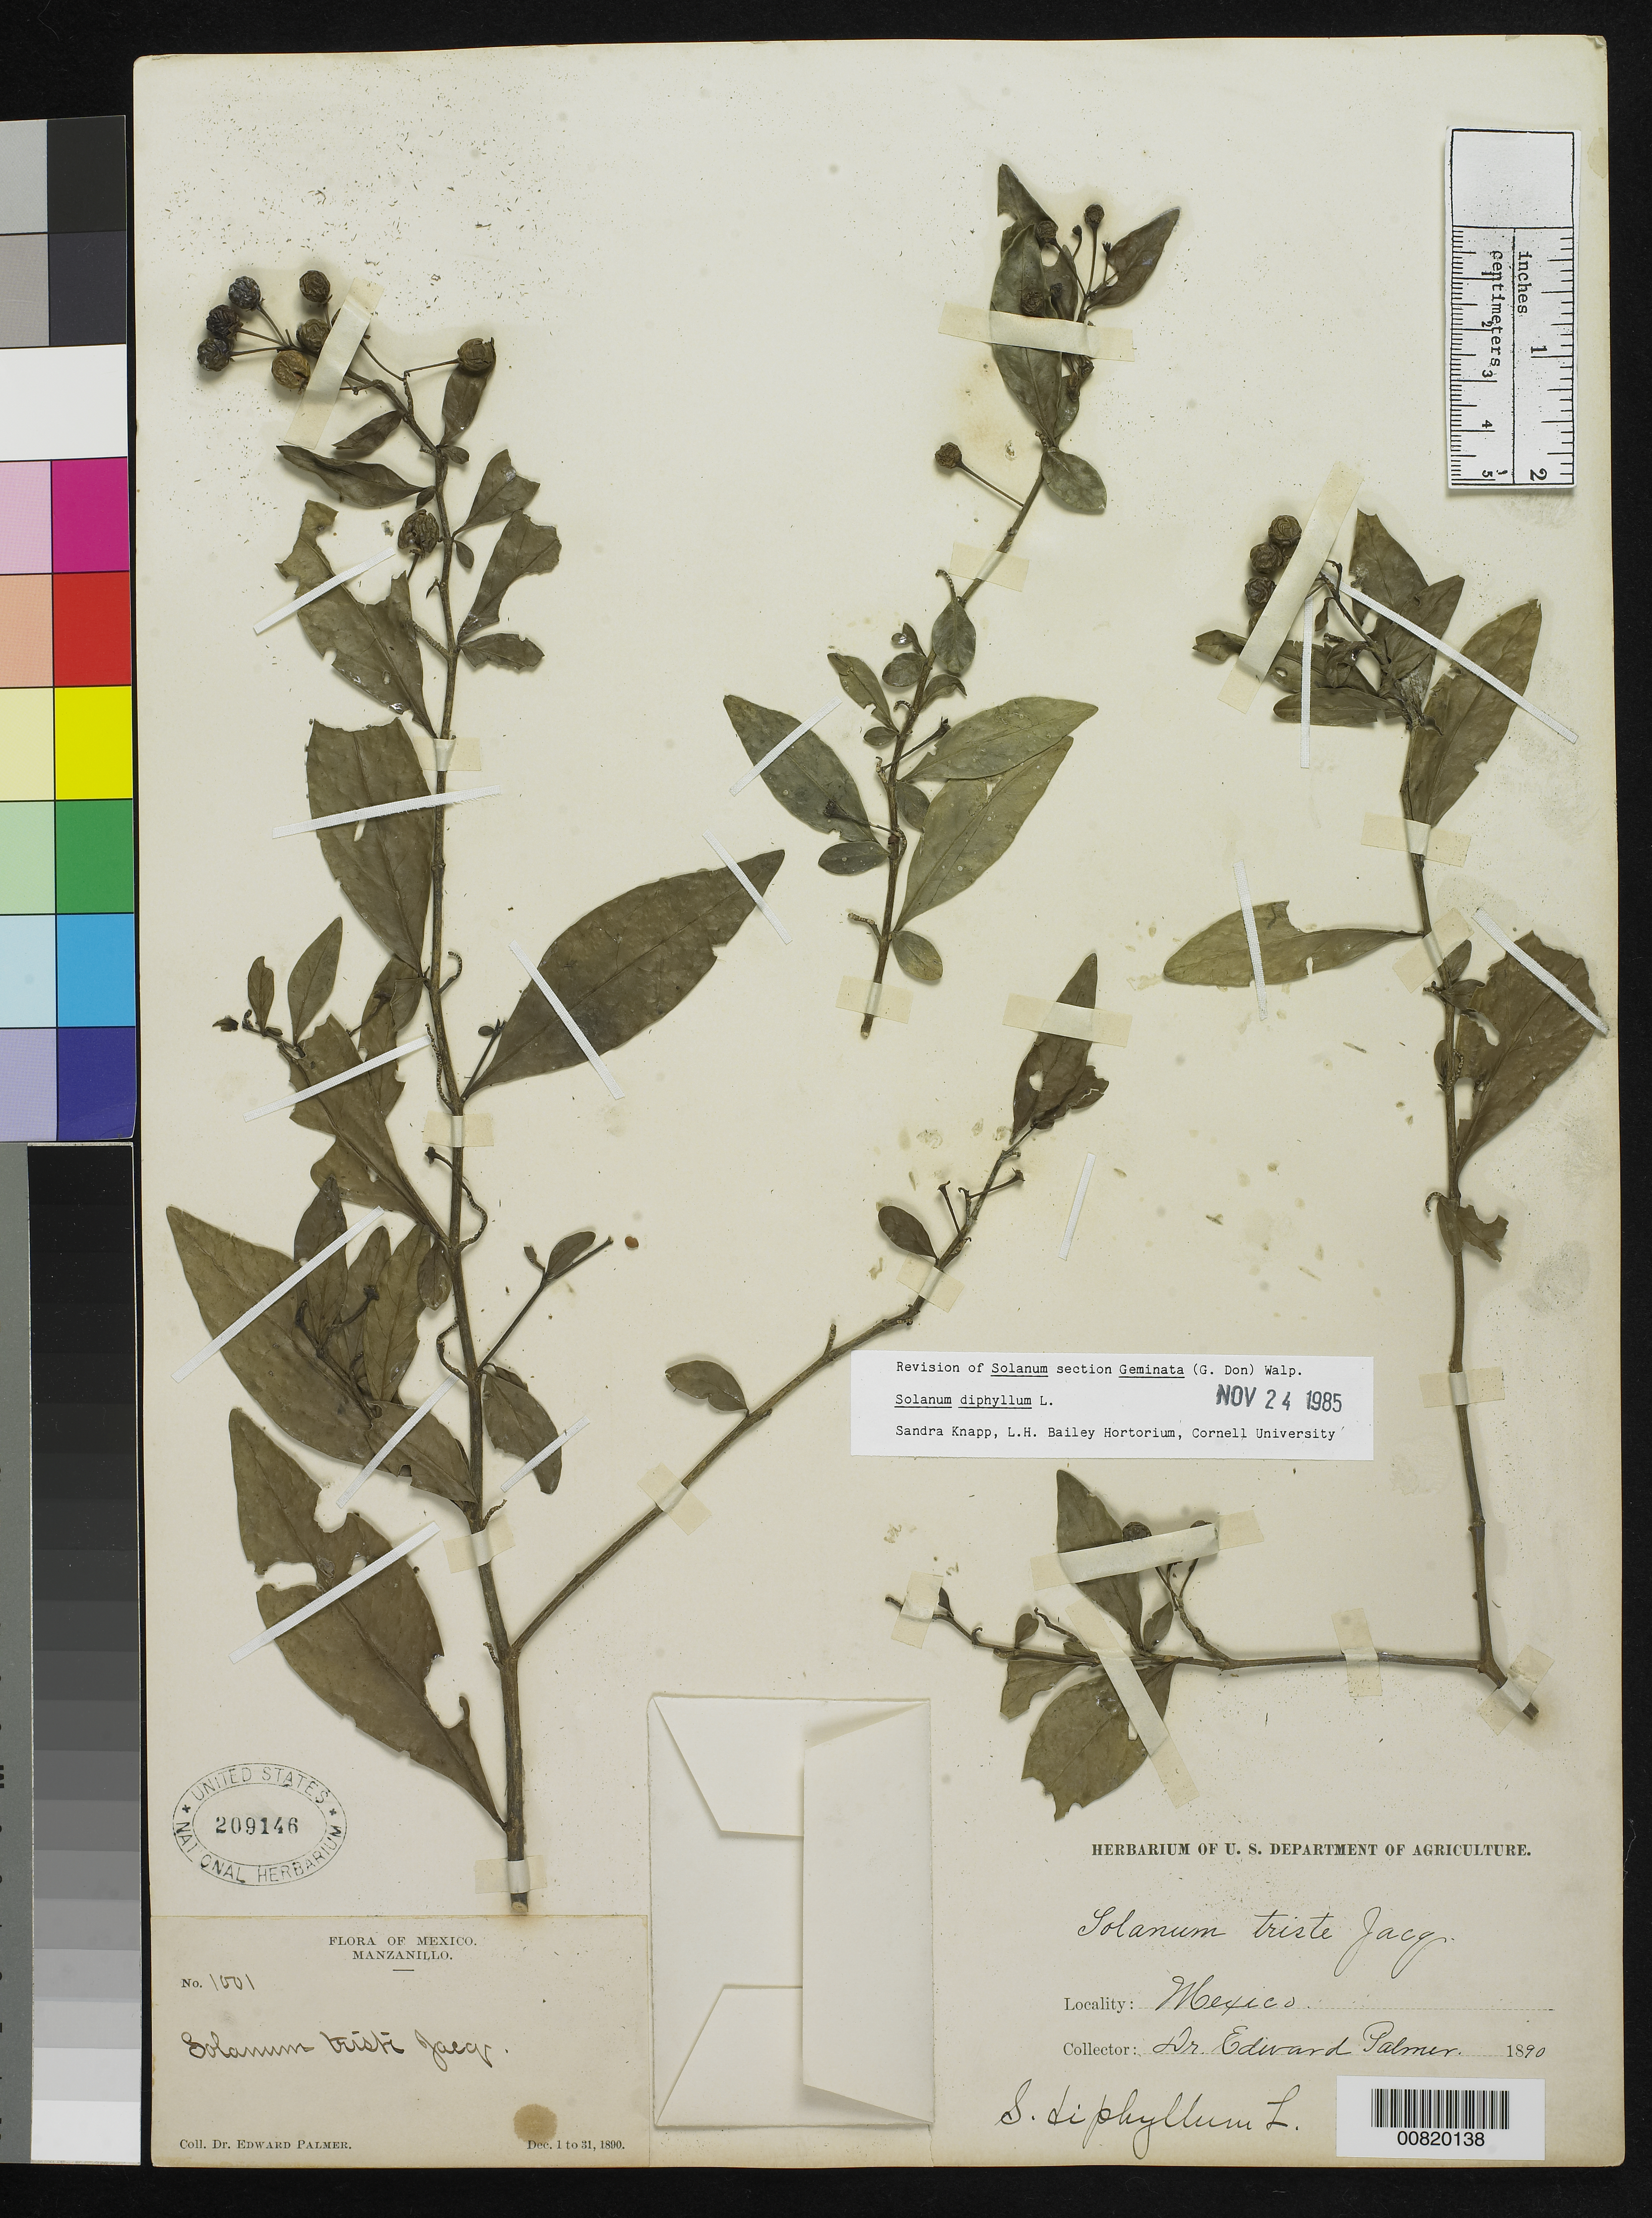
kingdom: Plantae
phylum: Tracheophyta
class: Magnoliopsida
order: Solanales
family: Solanaceae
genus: Solanum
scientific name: Solanum diphyllum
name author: L.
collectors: E. Palmer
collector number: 1001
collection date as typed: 01 Dec 1890 to 31 Dec 1890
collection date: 1890-12-01/1890-12-31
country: Mexico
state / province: Colima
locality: Manzanillo, Colima.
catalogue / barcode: US 209146